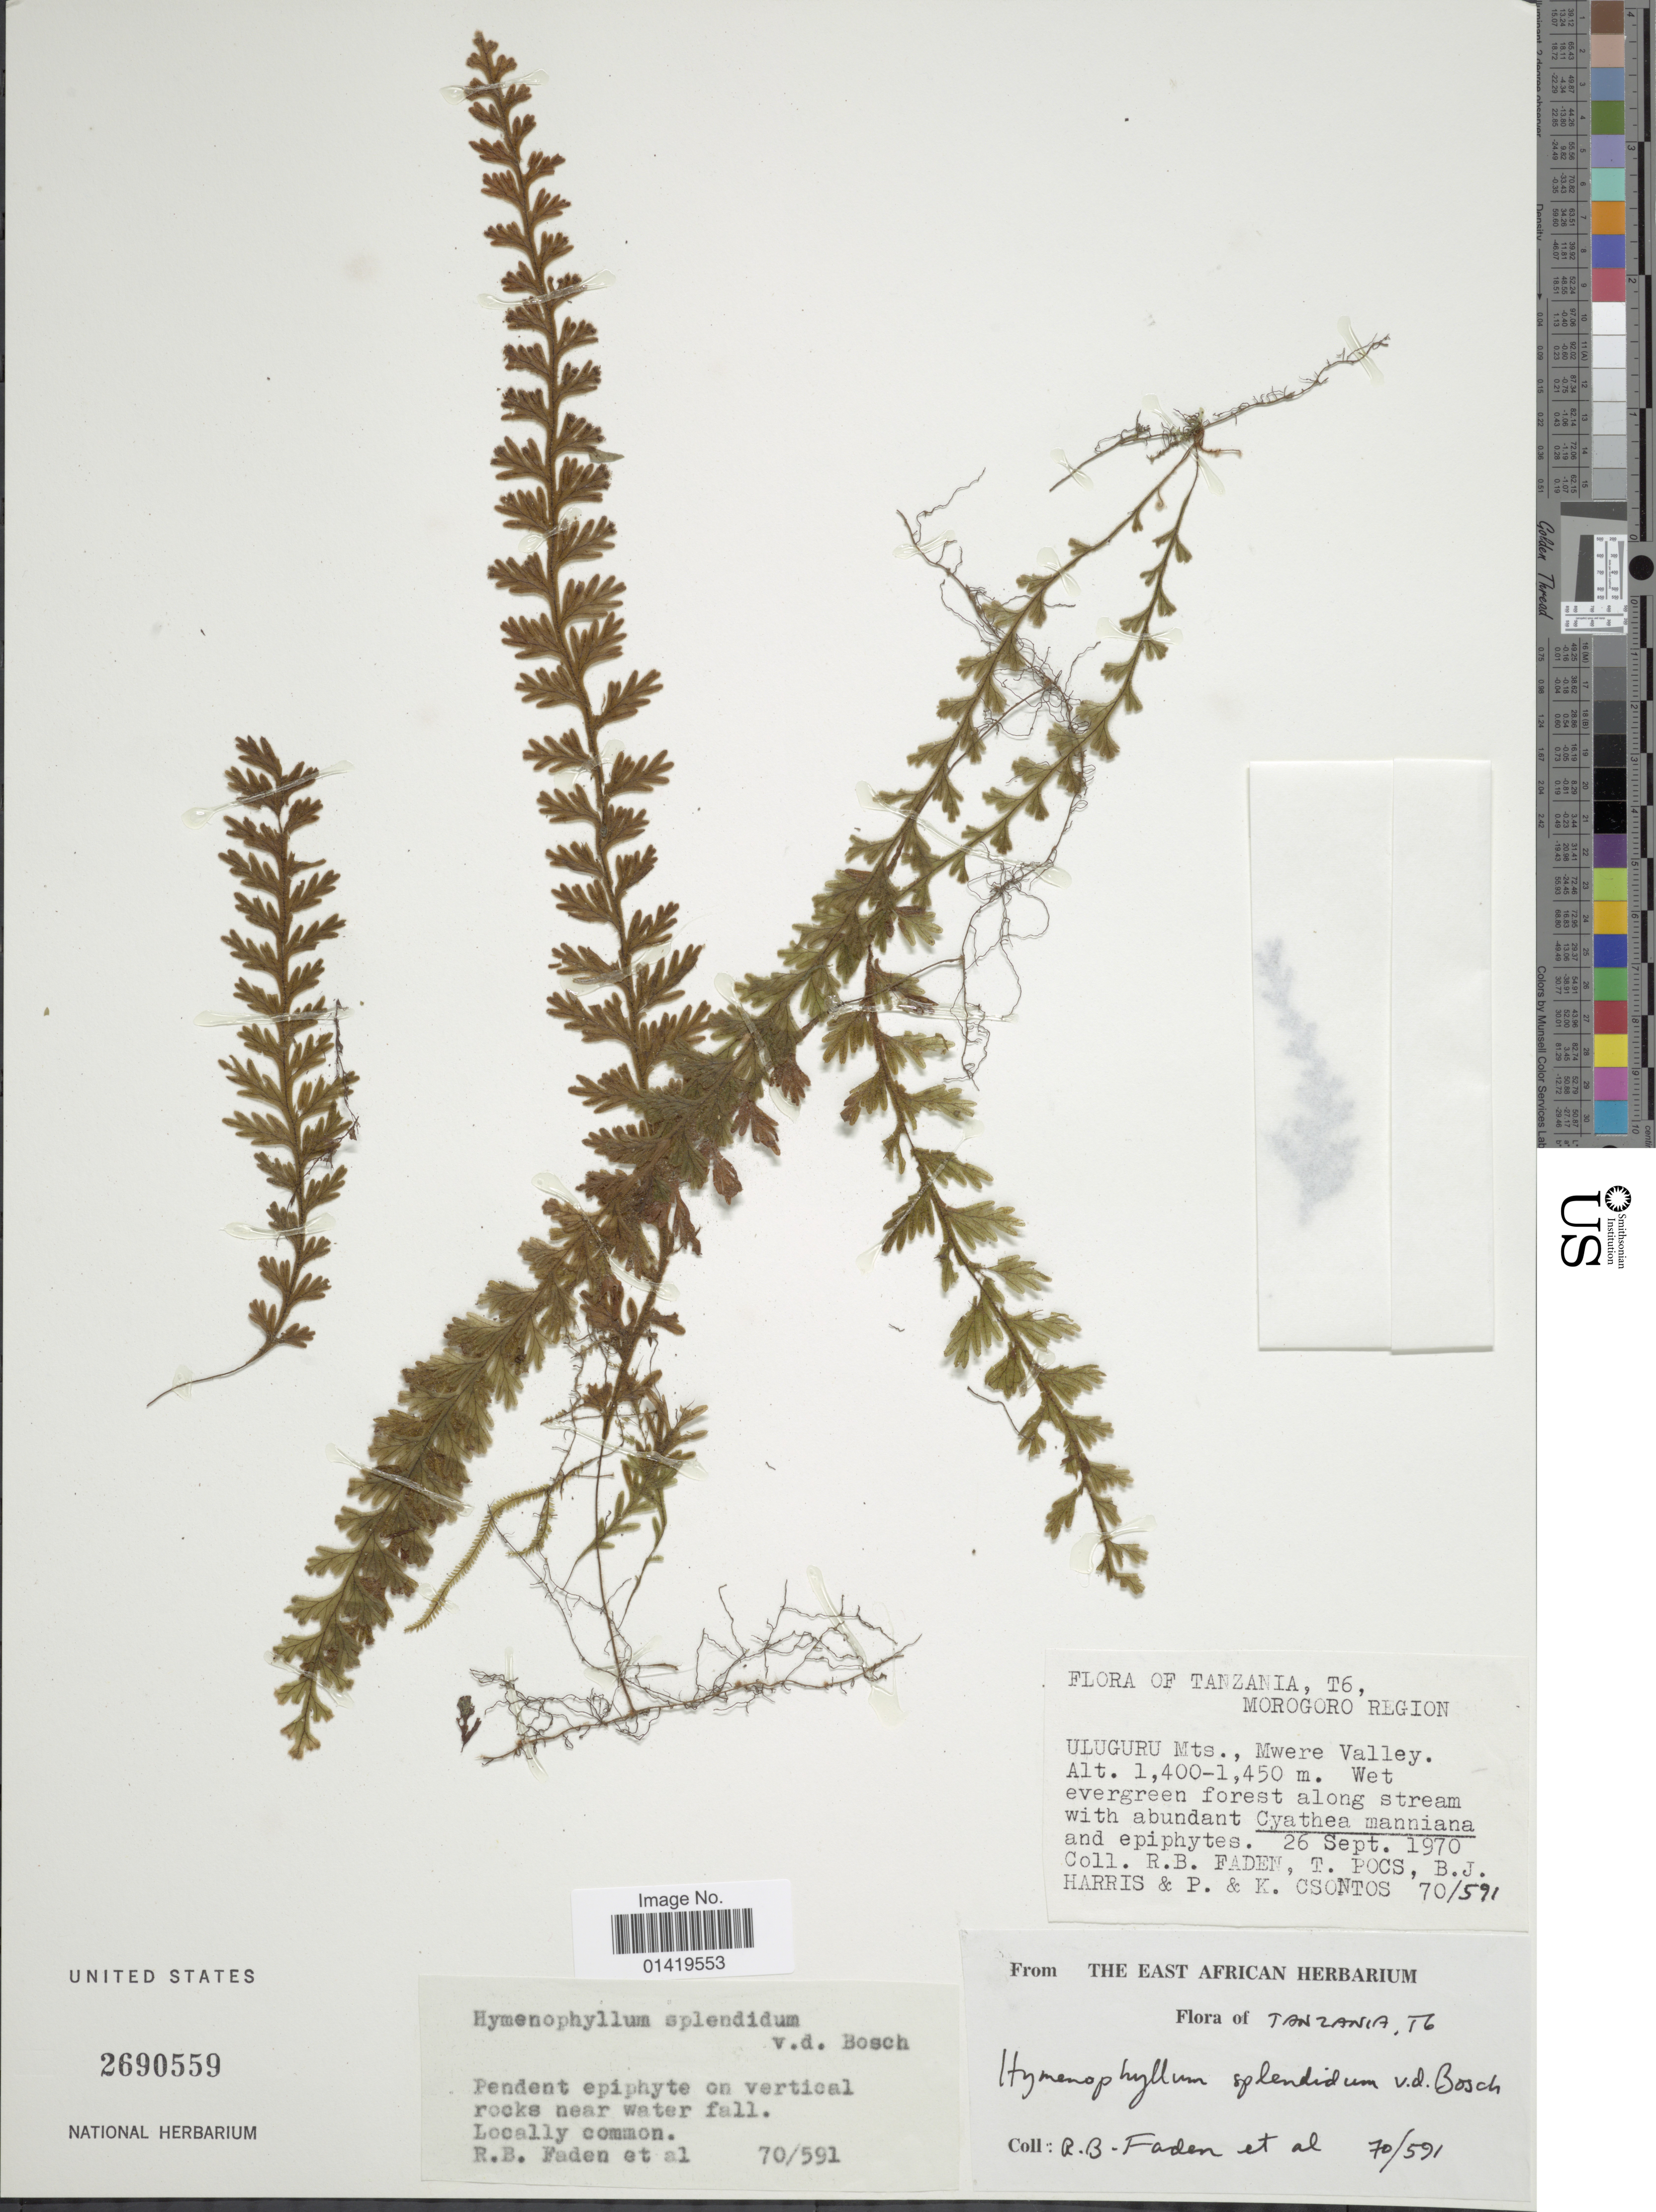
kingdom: Plantae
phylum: Tracheophyta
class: Polypodiopsida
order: Hymenophyllales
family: Hymenophyllaceae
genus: Hymenophyllum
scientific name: Hymenophyllum splendidum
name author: Bosch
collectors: R. B. Faden, T. Pocs, B. J. Harris, P. Csontos & K. Csontos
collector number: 70/591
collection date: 1970-09-26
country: Tanzania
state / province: Morogoro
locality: Tanzania T6, Morogoro region, Uluguru Mts., Mwere valley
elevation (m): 1400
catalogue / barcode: US 2690559